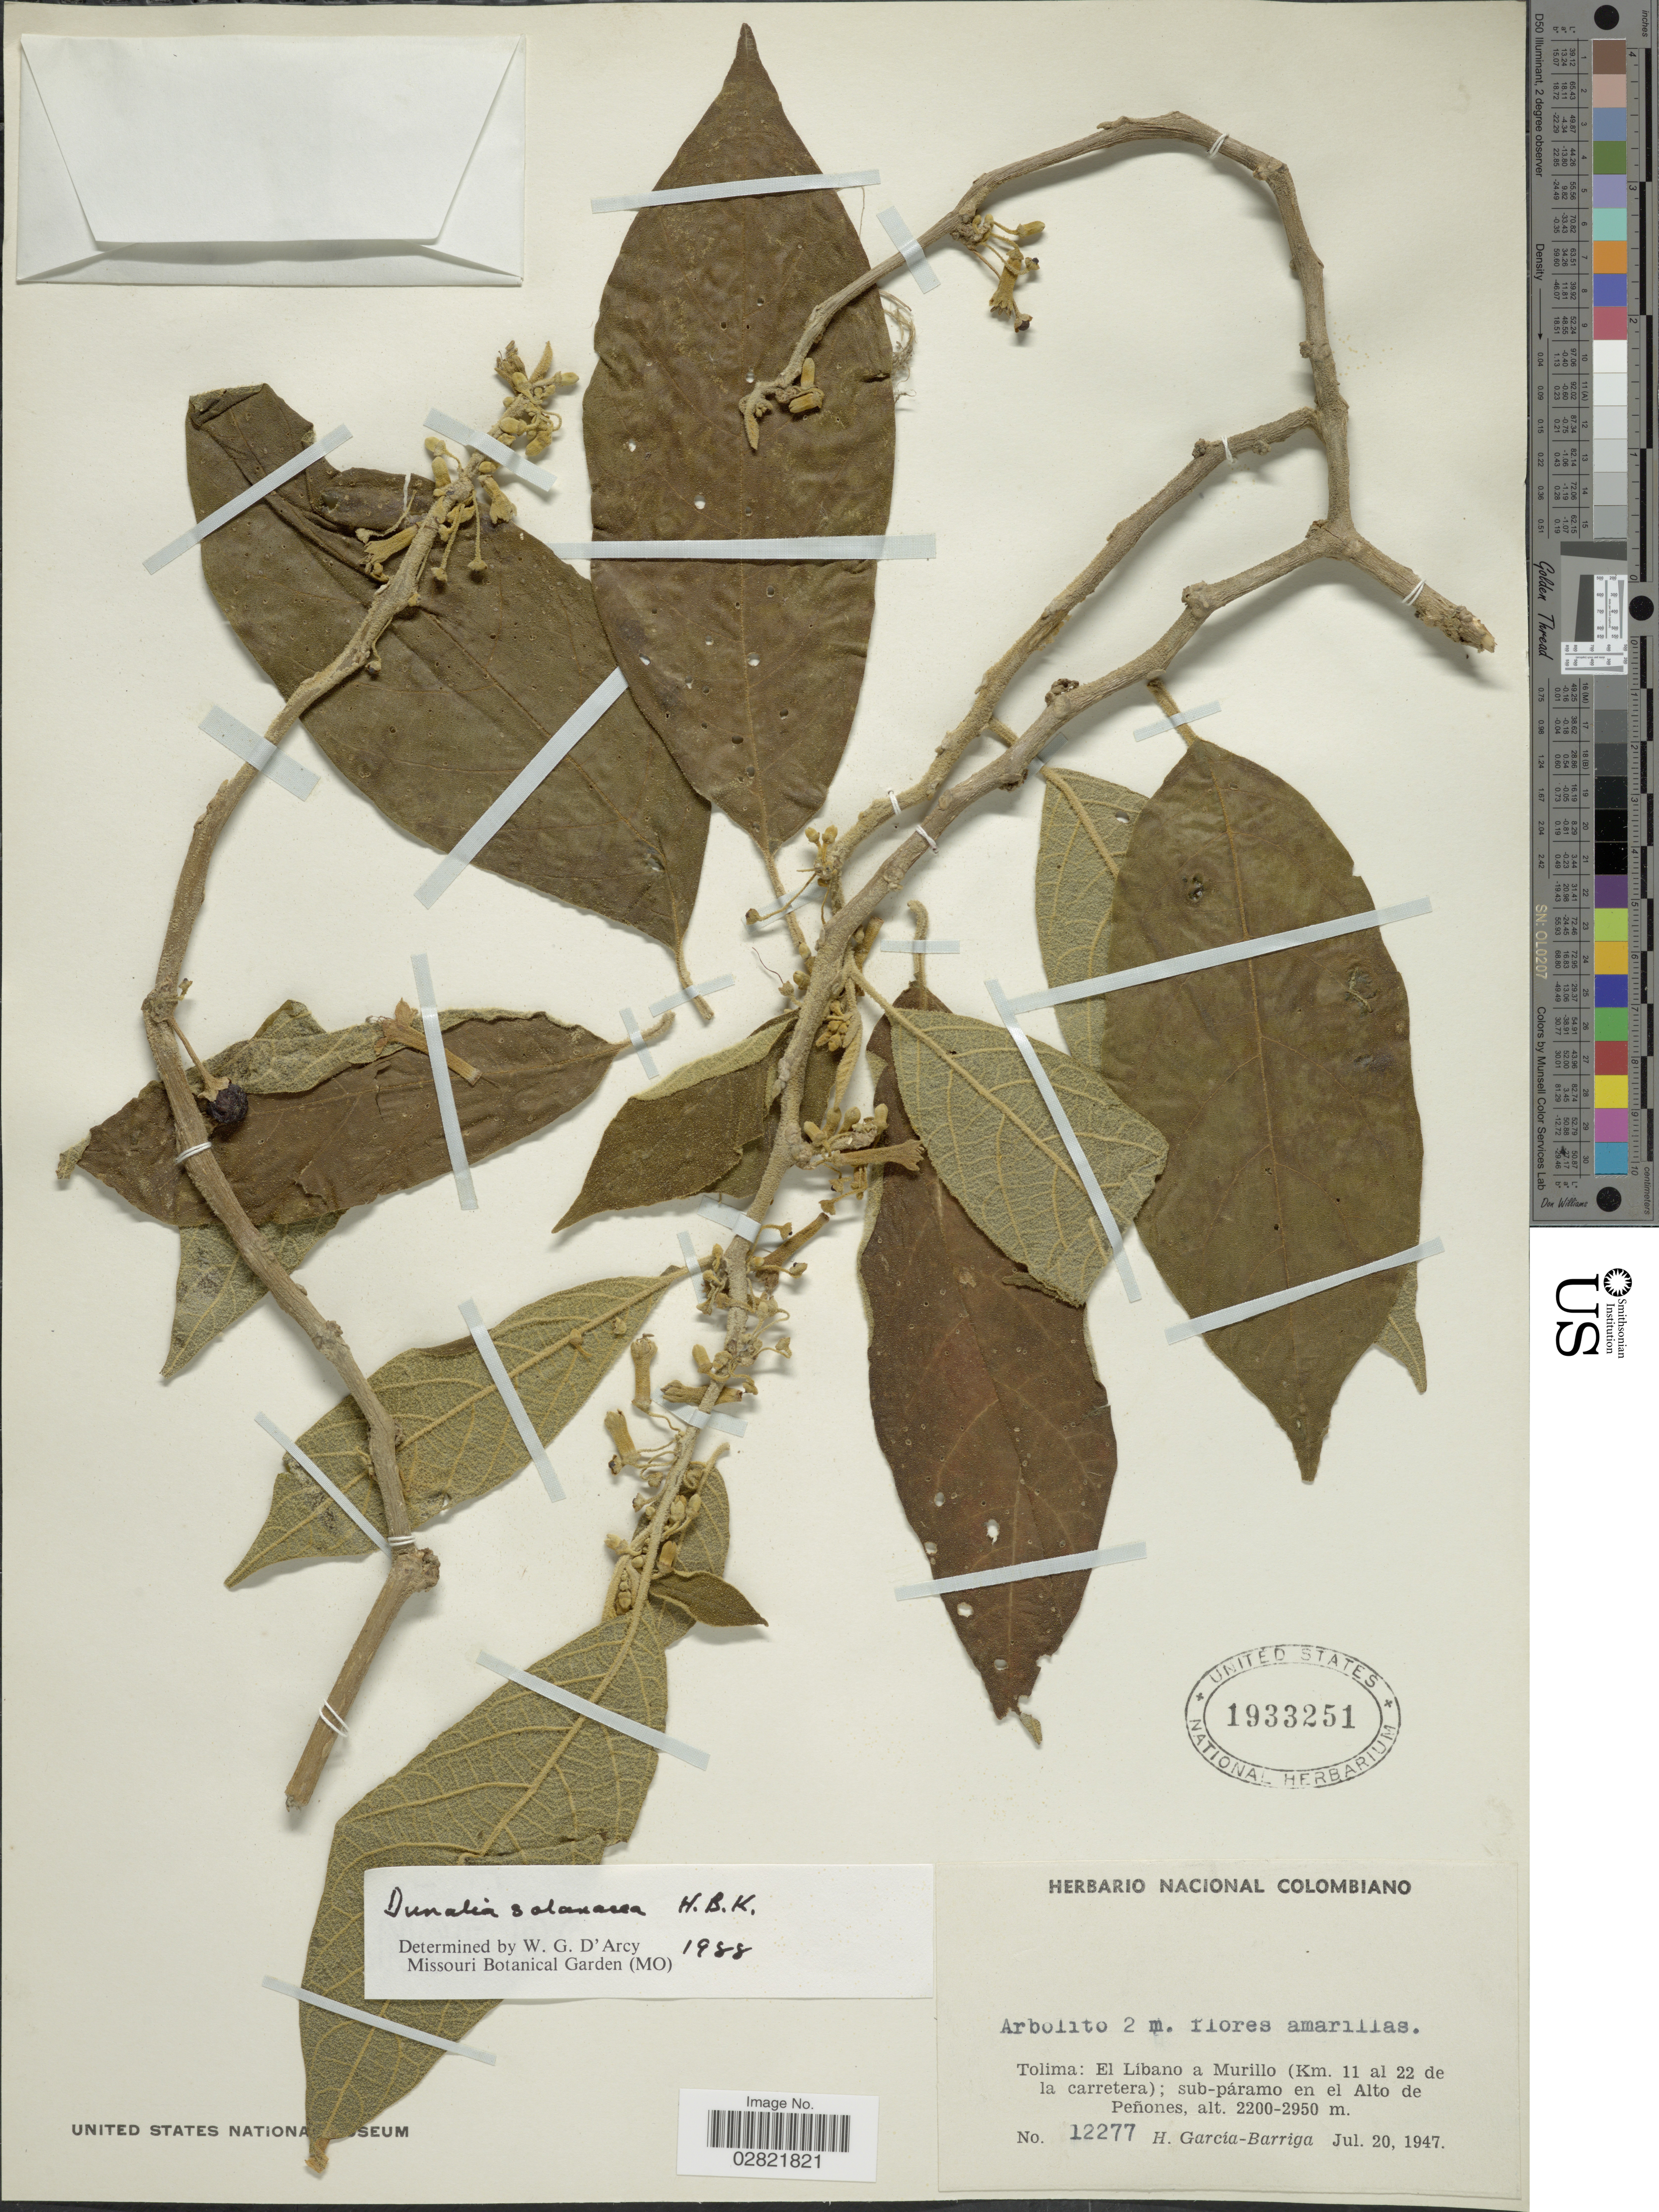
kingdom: Plantae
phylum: Tracheophyta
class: Magnoliopsida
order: Solanales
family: Solanaceae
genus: Dunalia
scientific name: Dunalia solanacea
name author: Kunth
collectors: H. García Barriga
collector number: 12277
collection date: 1947-07-20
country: Colombia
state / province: Tolima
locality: El Líbano a Murillo (Km. 11 al 22 de la carretera) ; sub-páramo en el Alto de Peñones.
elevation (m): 2200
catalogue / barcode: US 1933251